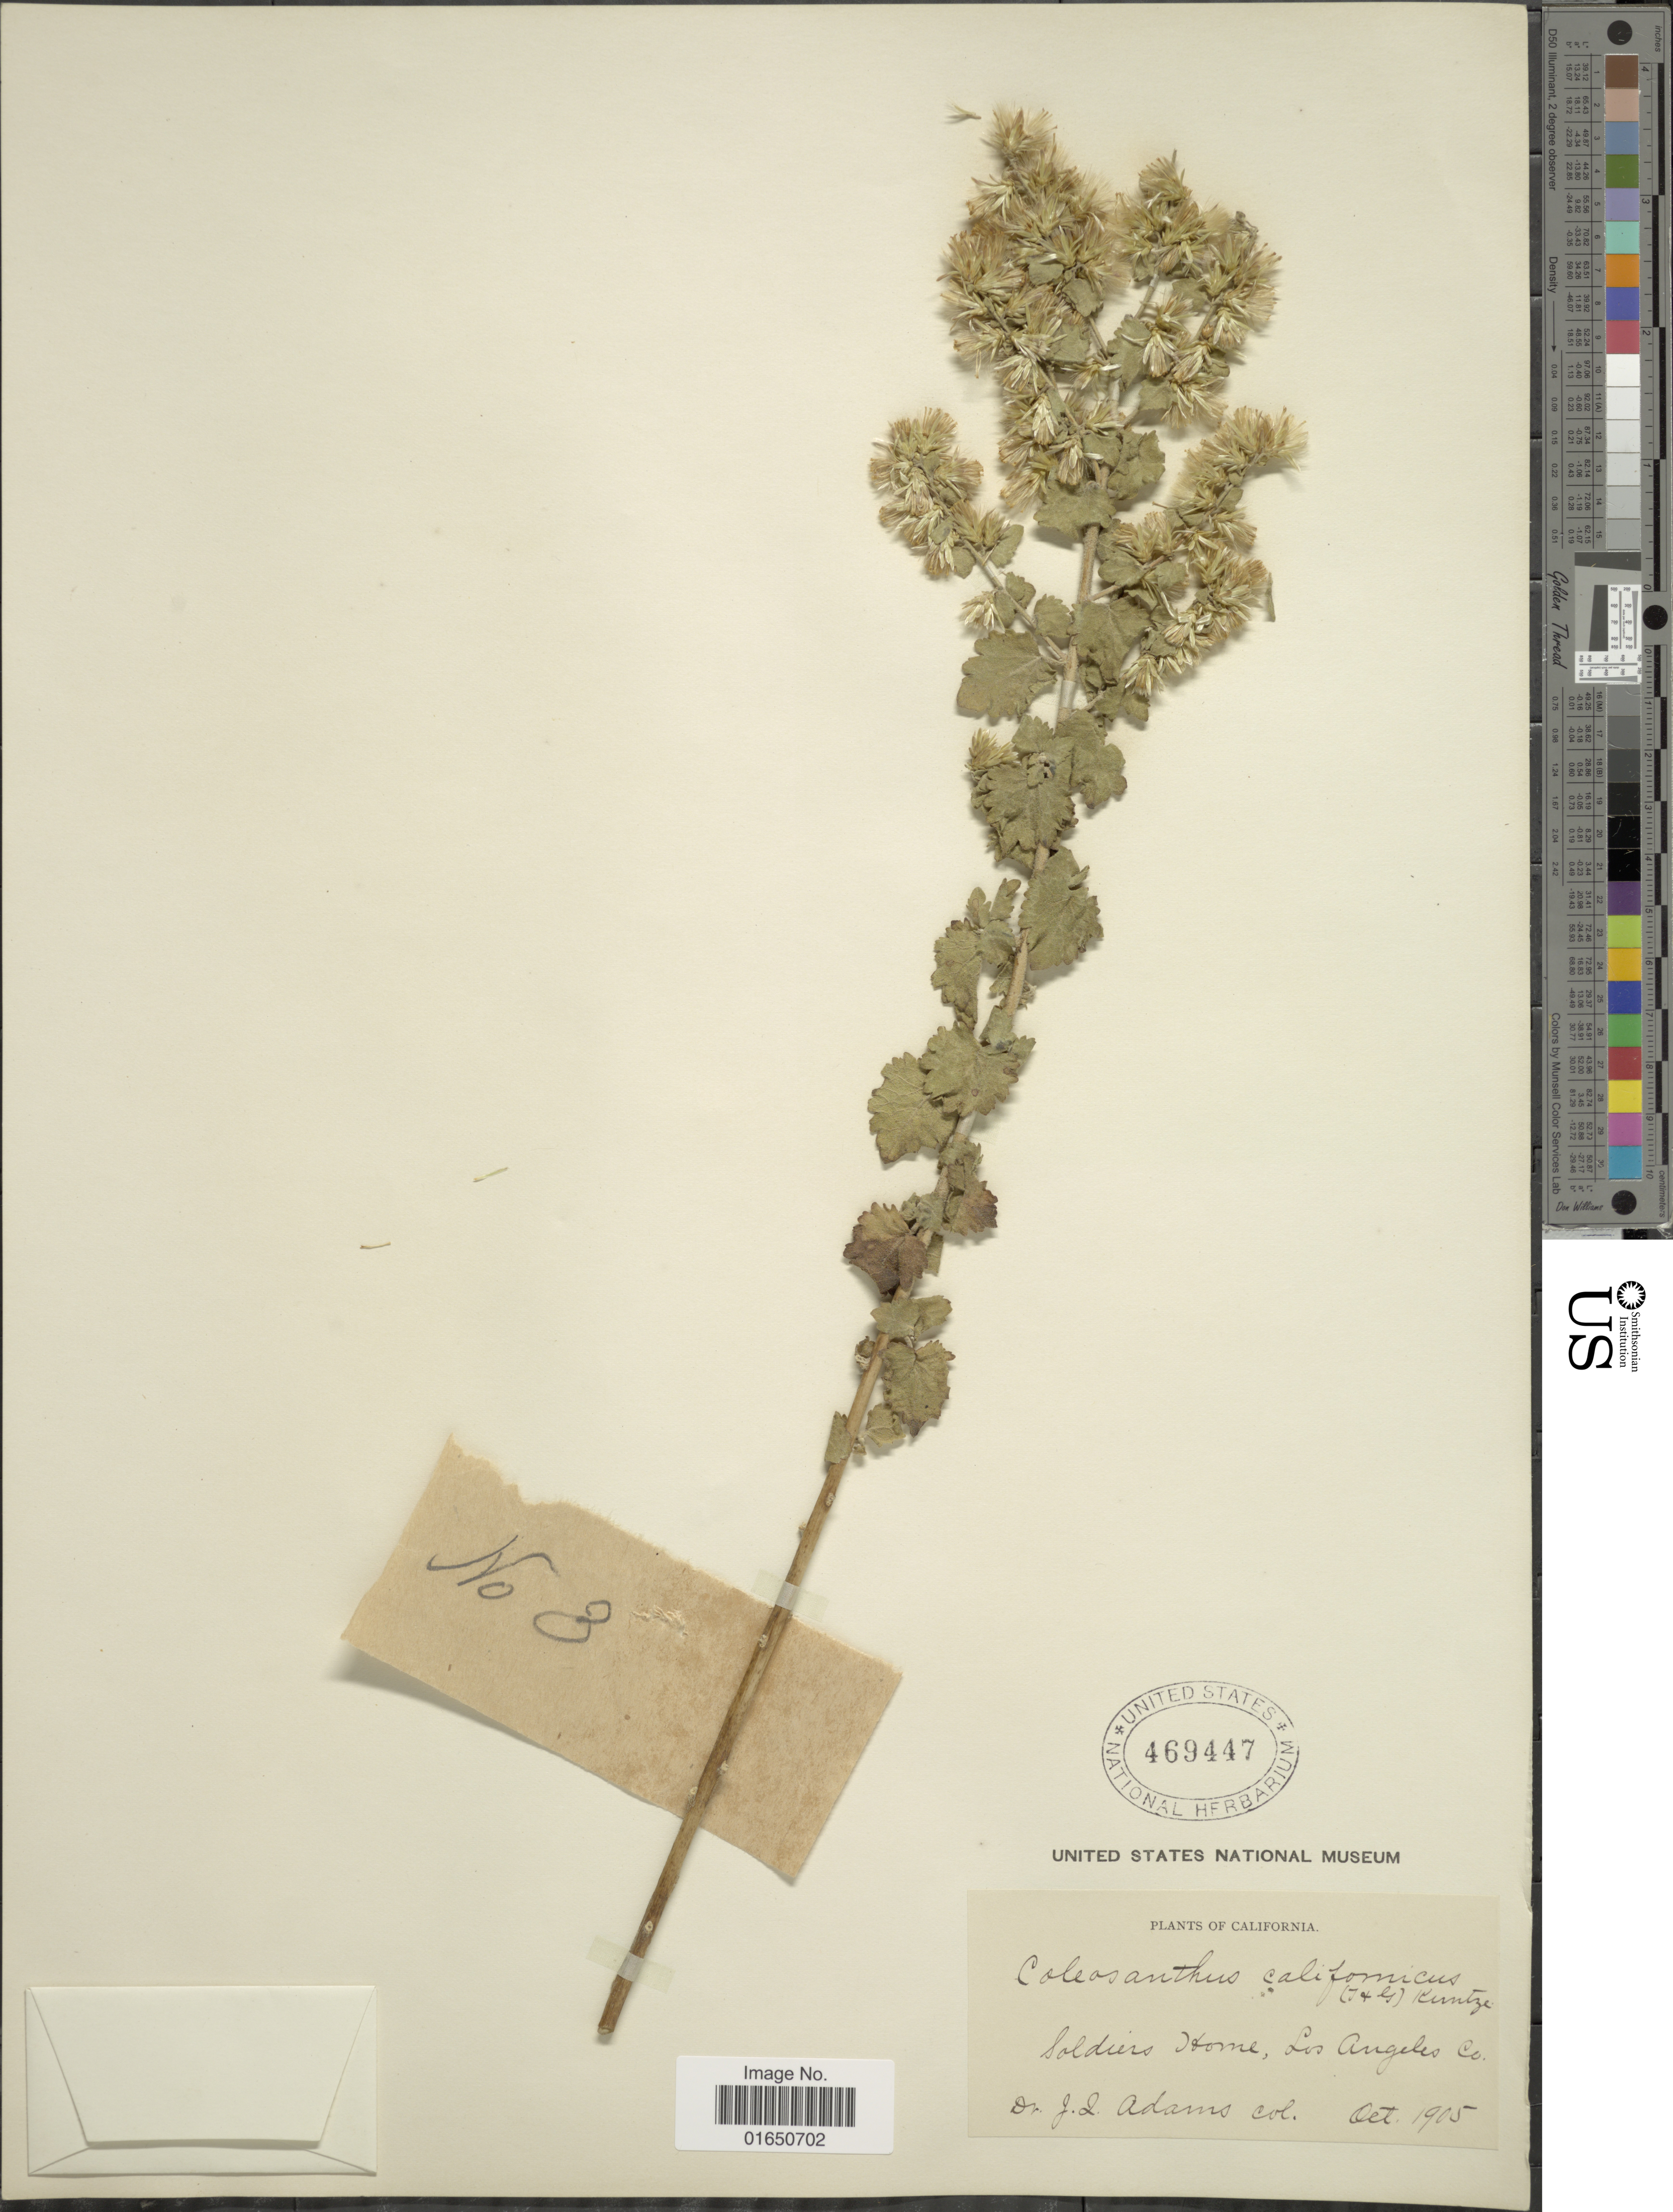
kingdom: Plantae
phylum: Tracheophyta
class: Magnoliopsida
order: Asterales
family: Asteraceae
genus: Brickellia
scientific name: Brickellia californica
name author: (Torr. & A. Gray) A. Gray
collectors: J. Adams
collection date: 1905-10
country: United States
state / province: California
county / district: Los Angeles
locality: Soldiers Home, Los Angeles Co.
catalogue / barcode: US 469447